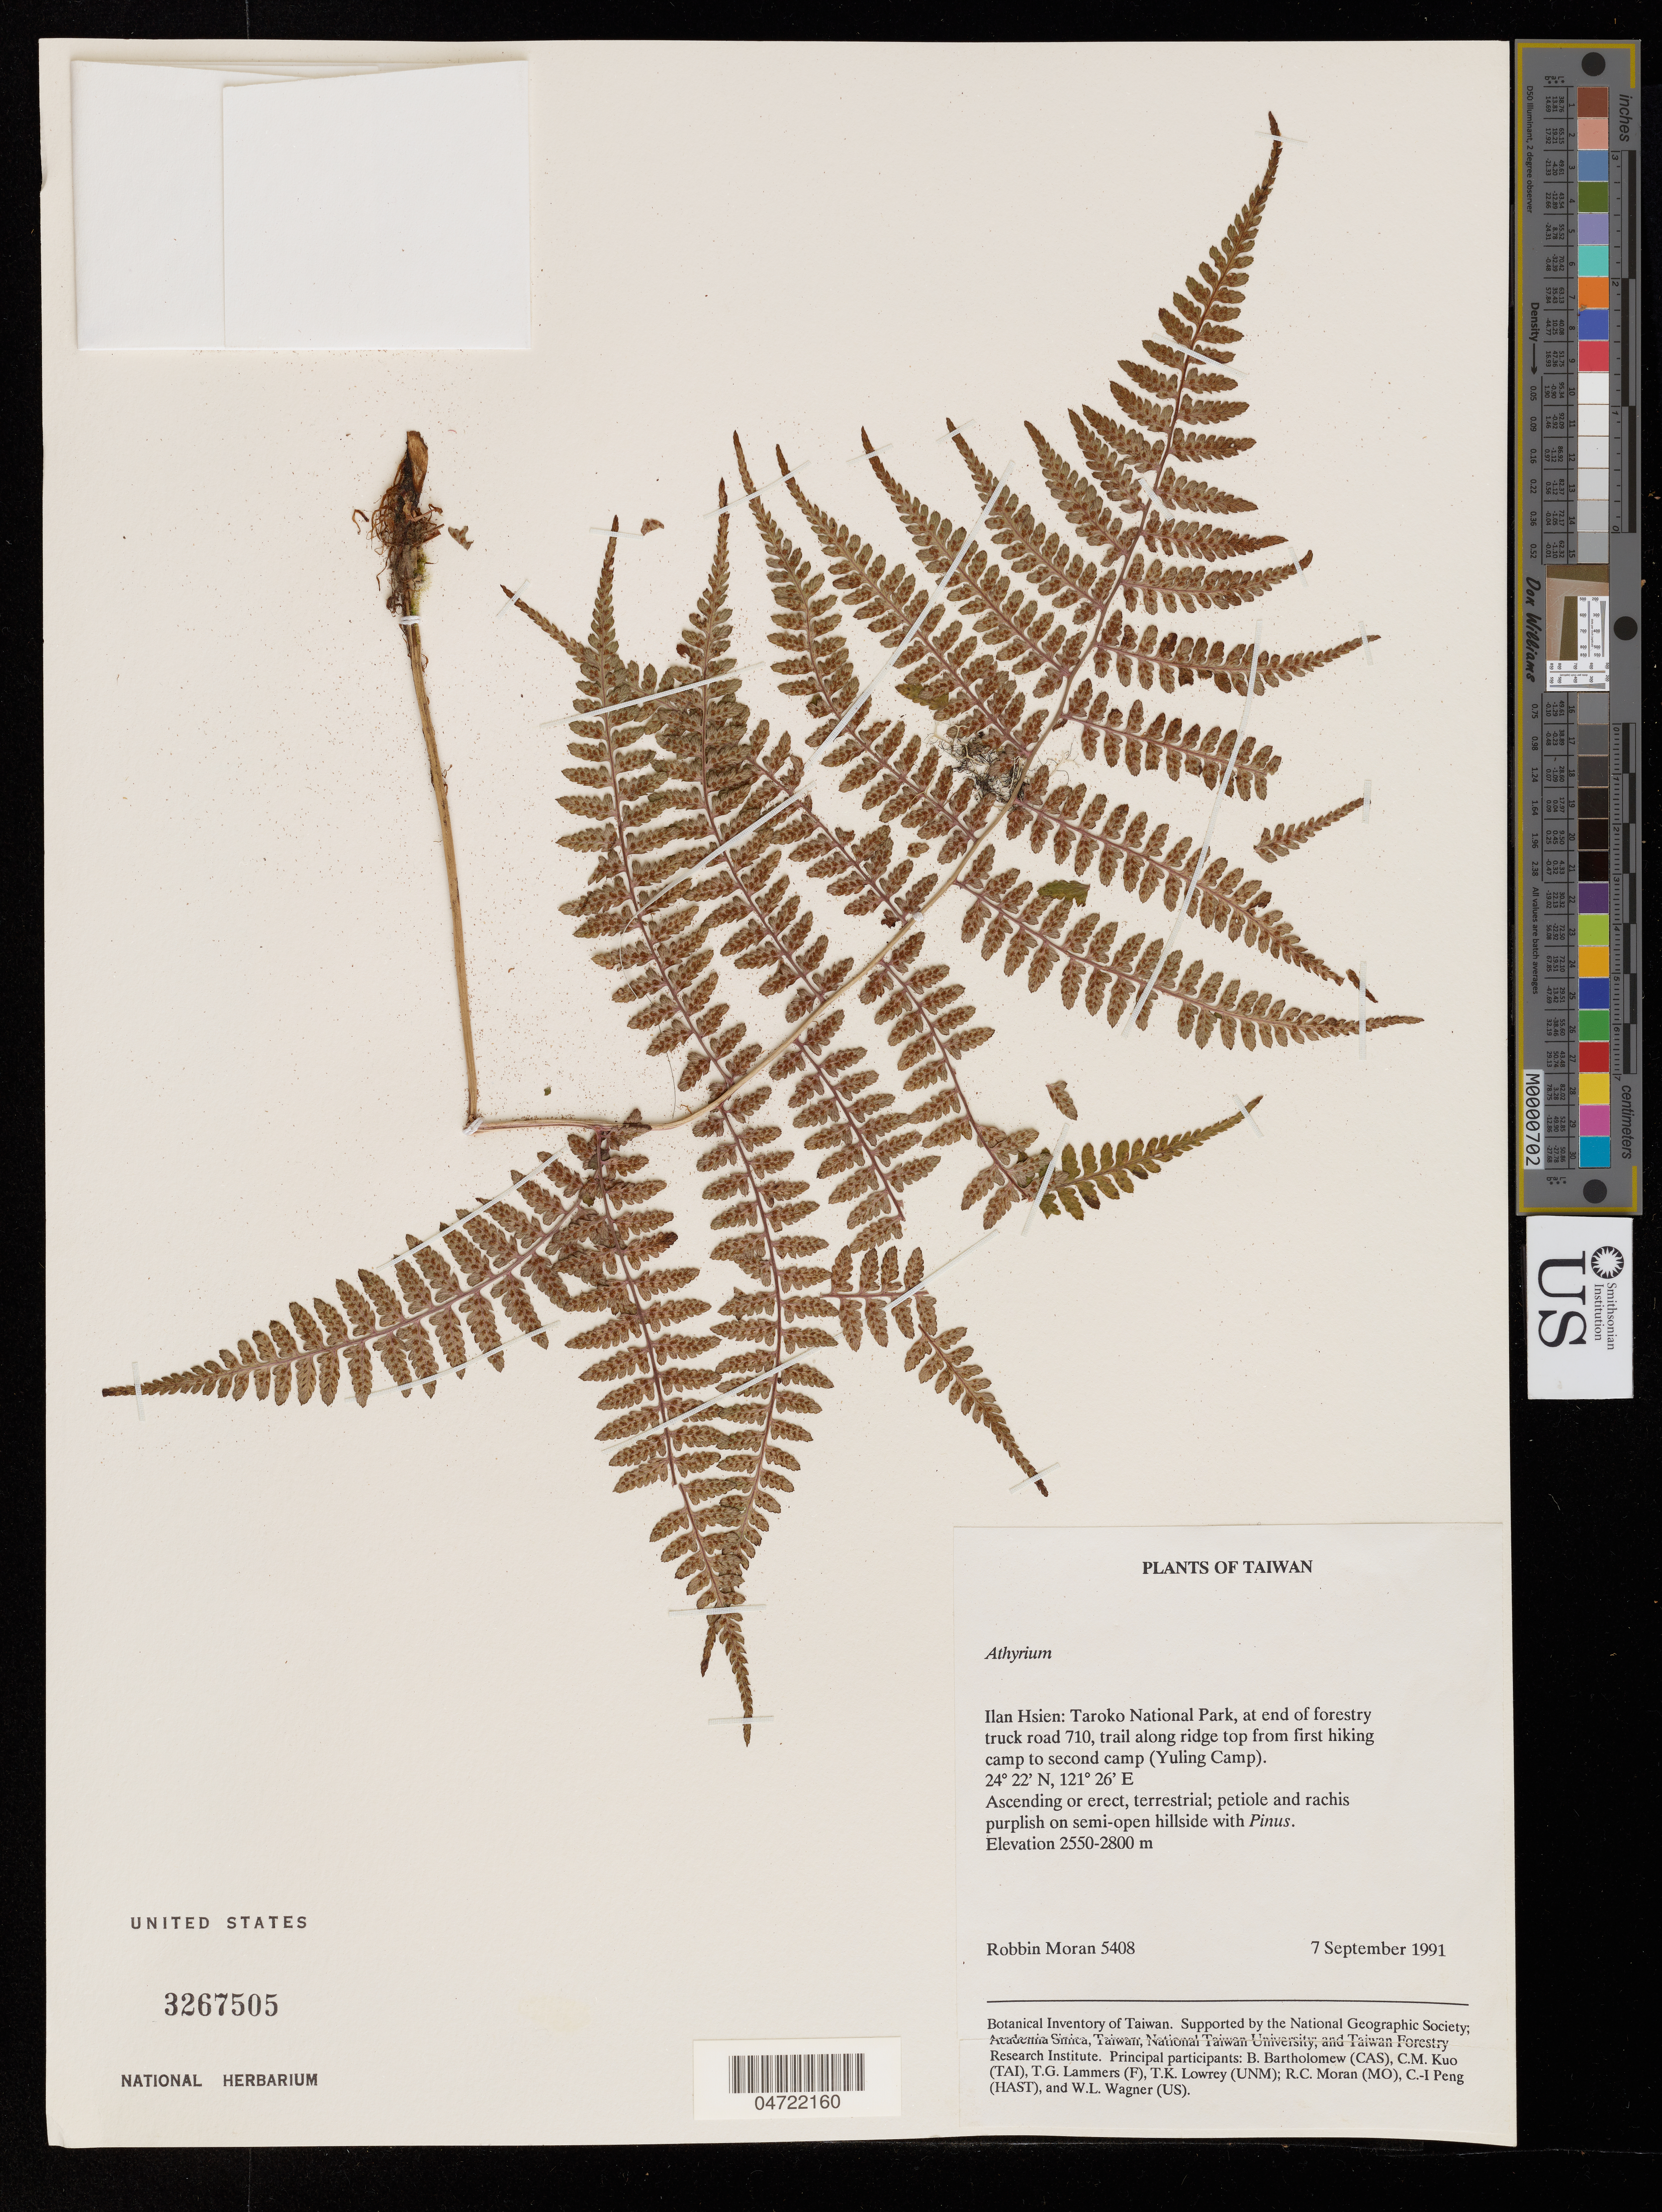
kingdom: Plantae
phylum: Tracheophyta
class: Polypodiopsida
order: Polypodiales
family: Athyriaceae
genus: Athyrium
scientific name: Athyrium sp.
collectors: R. C. Moran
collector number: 5408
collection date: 1991-09-07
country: Taiwan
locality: Ilan Hsien: Taroko National Park, at end of forestry truck road 710, trail along ridge top from first hiking camp to second camp (Yuling Camp)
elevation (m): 2550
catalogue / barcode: US 3267505